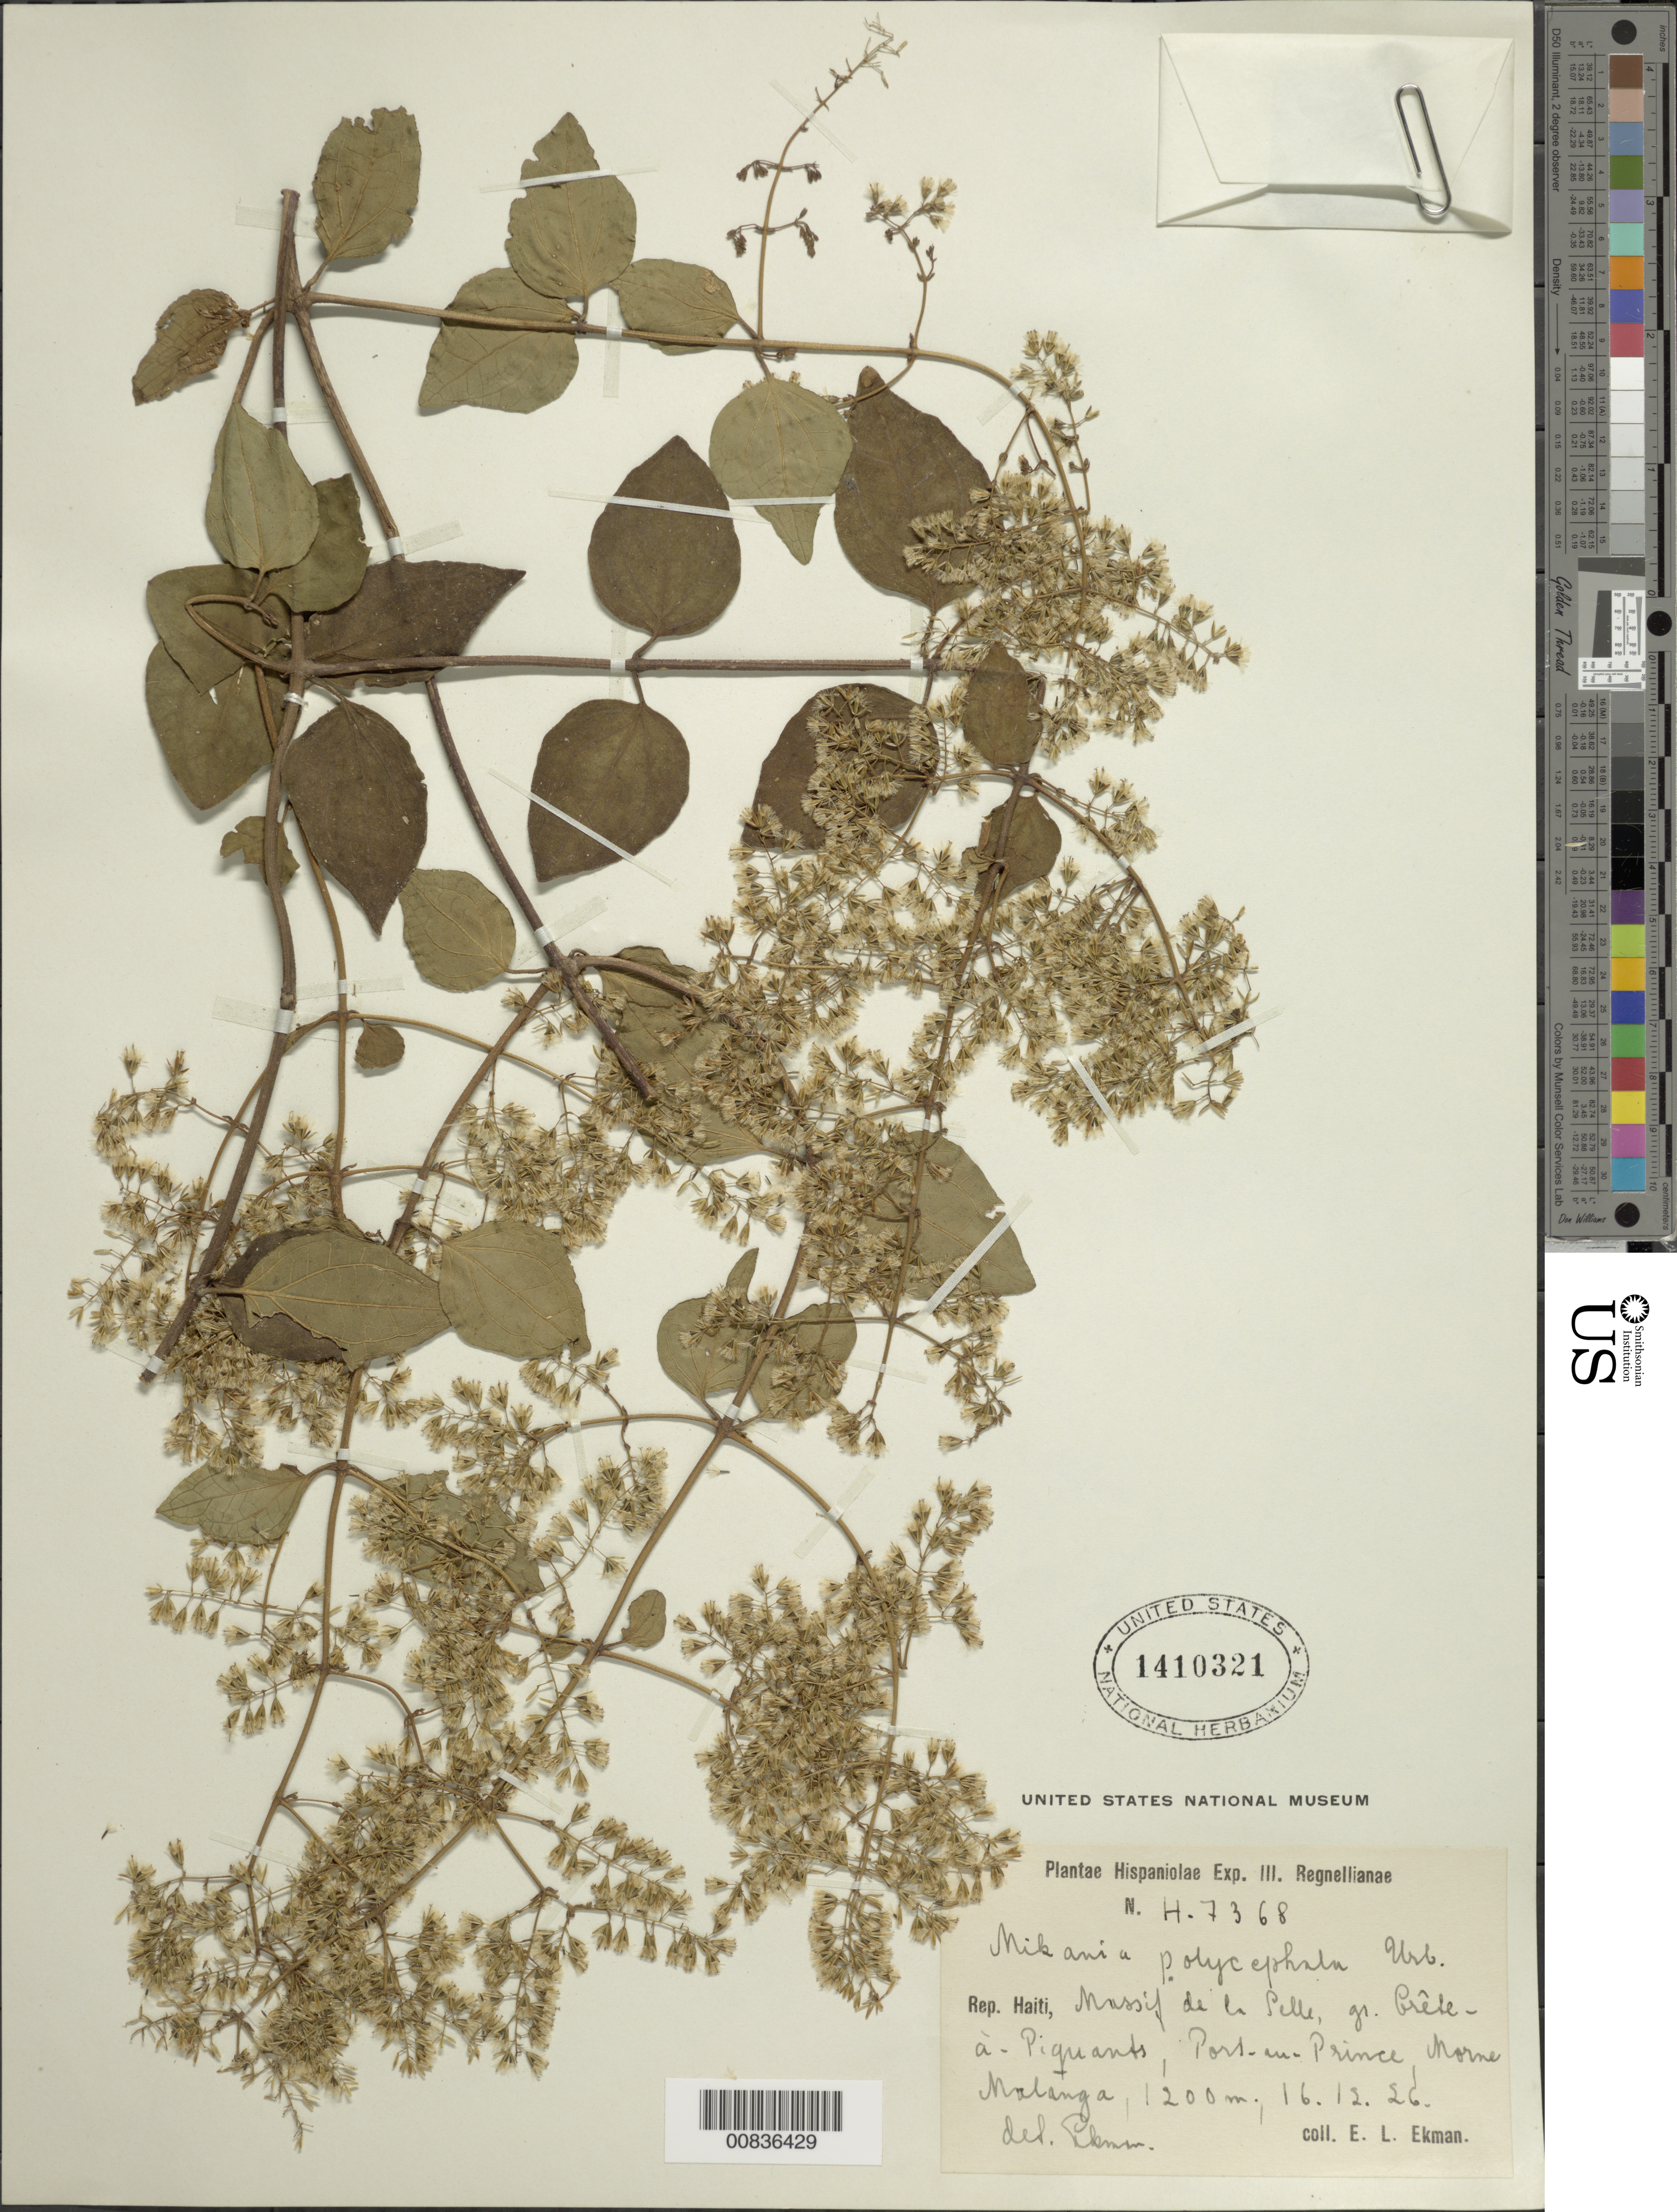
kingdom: Plantae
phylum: Tracheophyta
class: Magnoliopsida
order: Asterales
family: Asteraceae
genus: Mikania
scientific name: Mikania polycephala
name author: Urb. & Nied.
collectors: E. L. Ekman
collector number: H 7368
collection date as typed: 16 Dec 1926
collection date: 1926-12-16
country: Haiti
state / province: Ouest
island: Hispaniola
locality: Massif de la Selle, Gr. Crête-à-Piquants, Port-au-Prince, Morne Matanga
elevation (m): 1200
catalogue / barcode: US 1410321